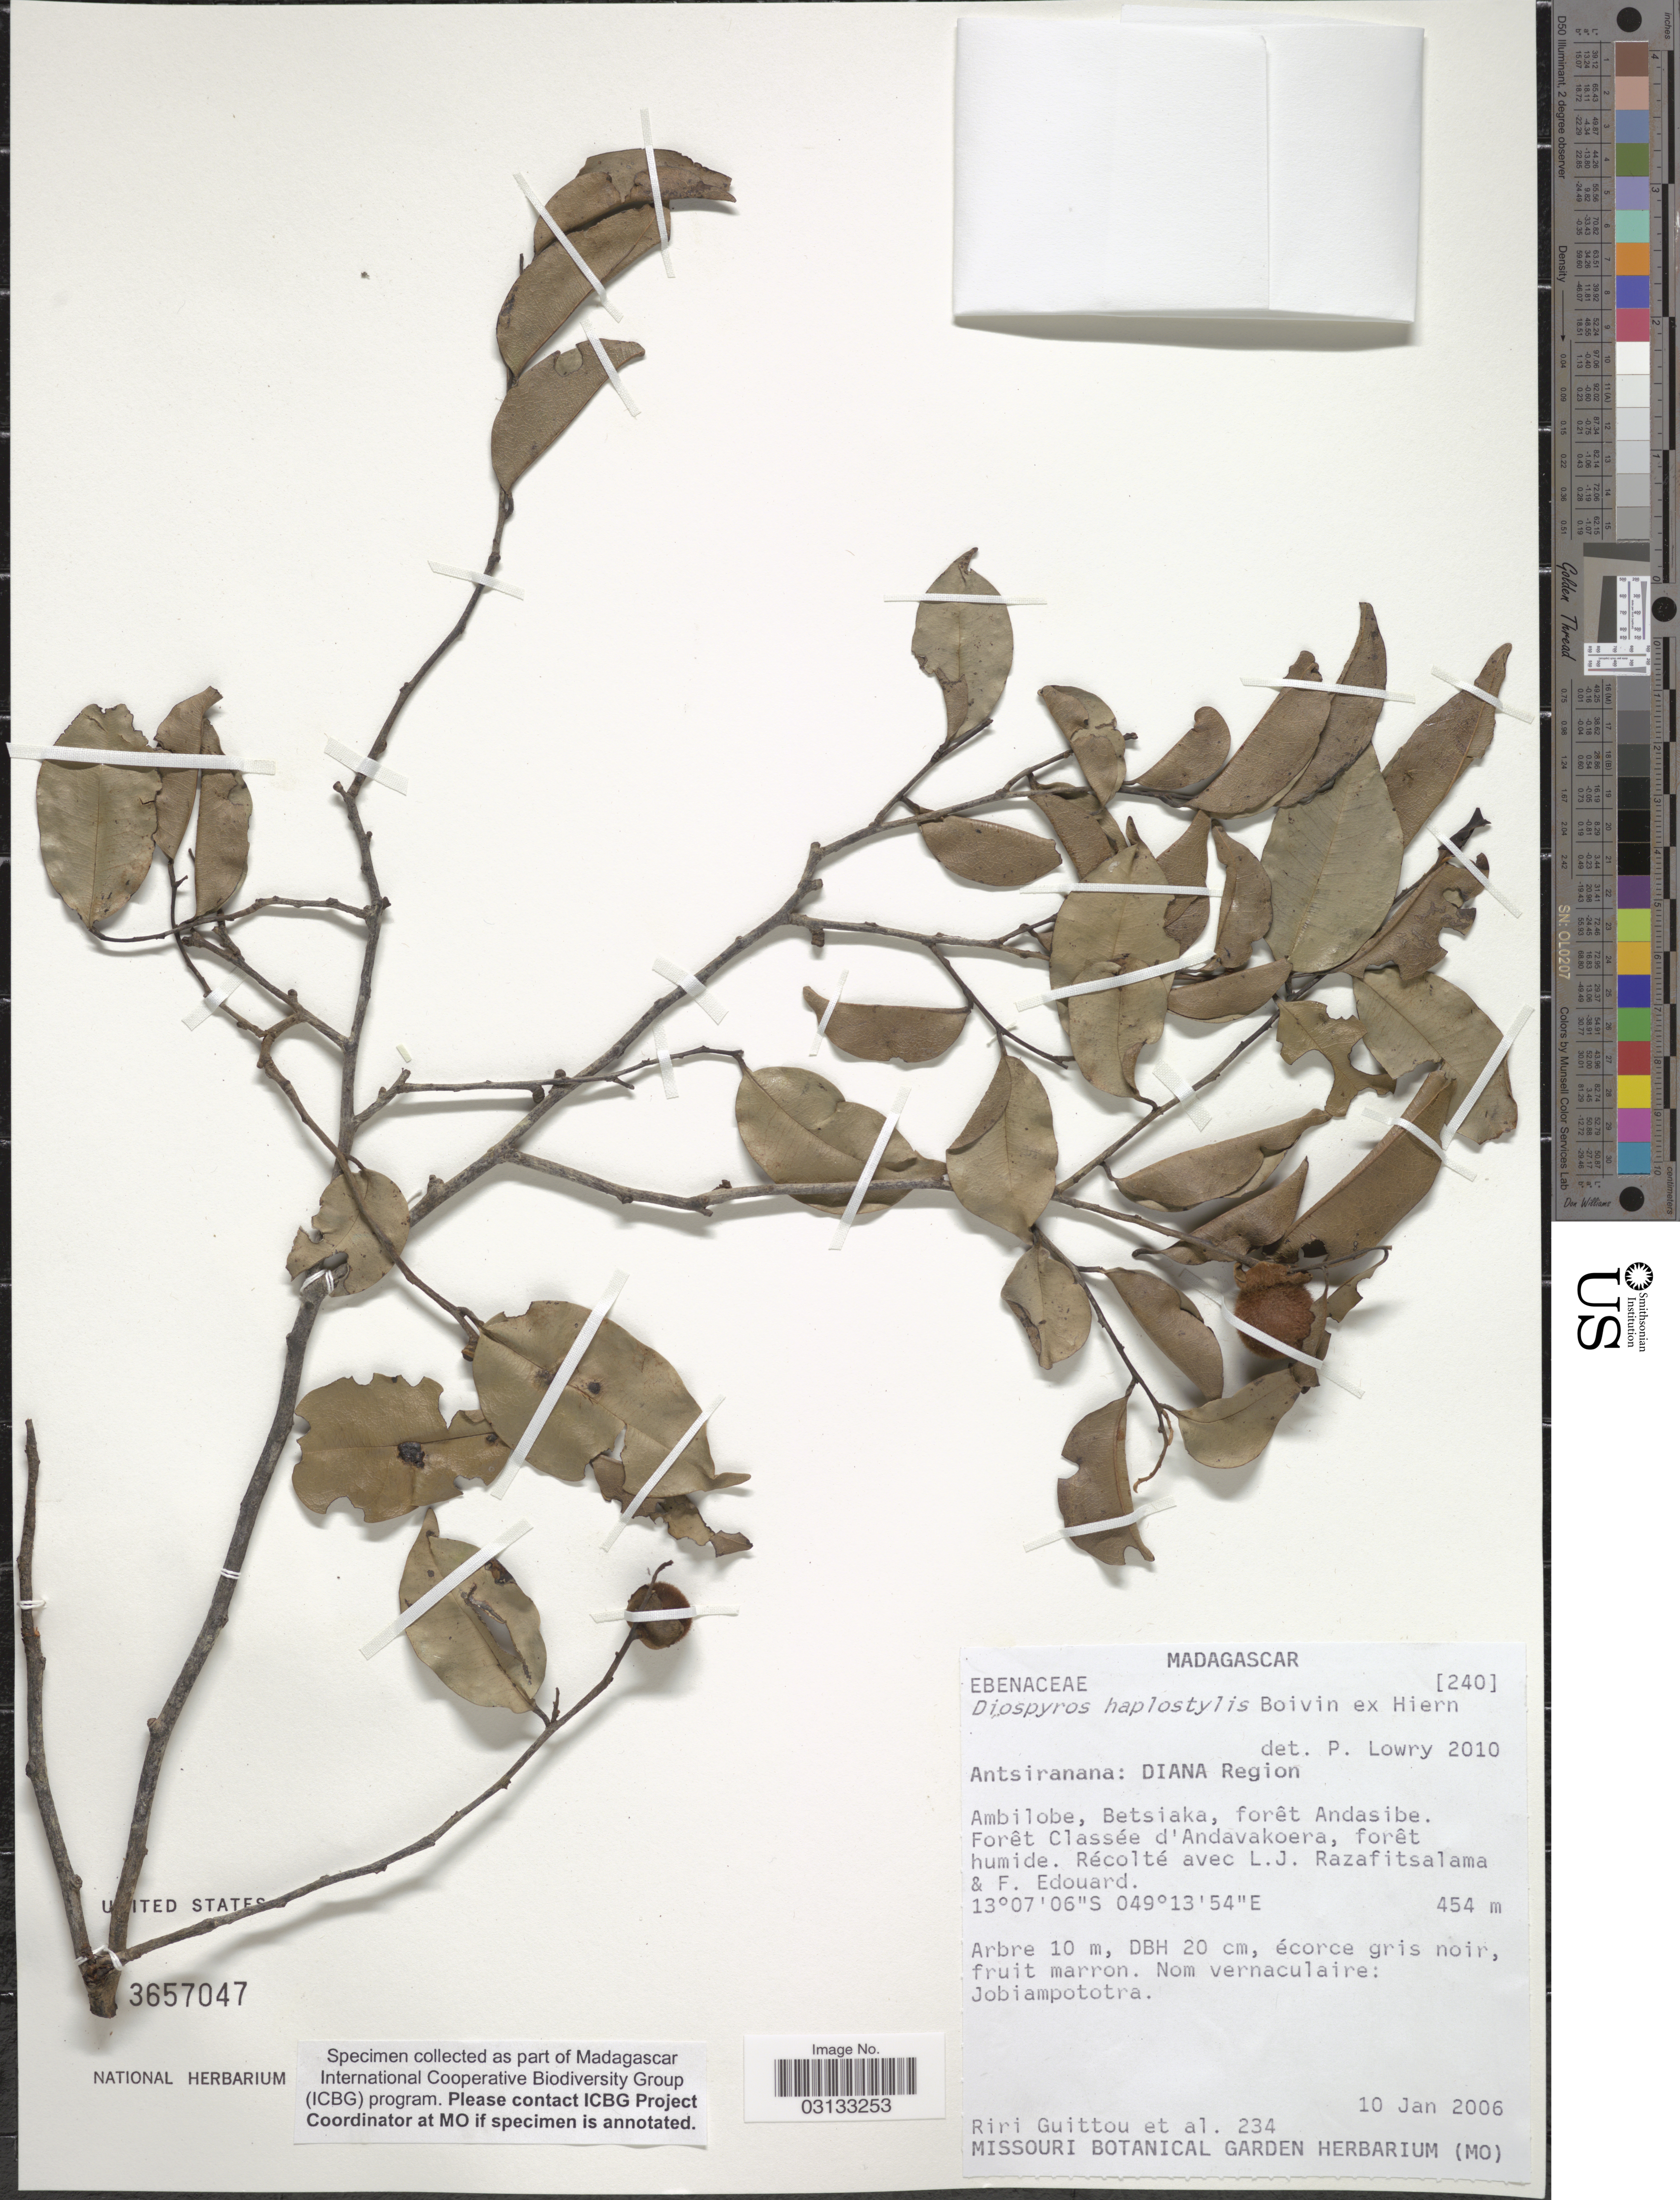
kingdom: Plantae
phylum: Tracheophyta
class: Magnoliopsida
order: Ericales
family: Ebenaceae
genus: Diospyros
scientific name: Diospyros haplostylis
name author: Boivin ex Hiern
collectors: R. Guittou, L. J. Razafitsalama & F. Edouard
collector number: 234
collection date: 2006-01-10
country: Madagascar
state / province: Diana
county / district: Ambilobe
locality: Diana Region, Ambilobe, Betsiaka, forêt Andasibe. Forêt Classée d'Andavakoera, forêt humide.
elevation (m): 454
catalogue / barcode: US 3657047